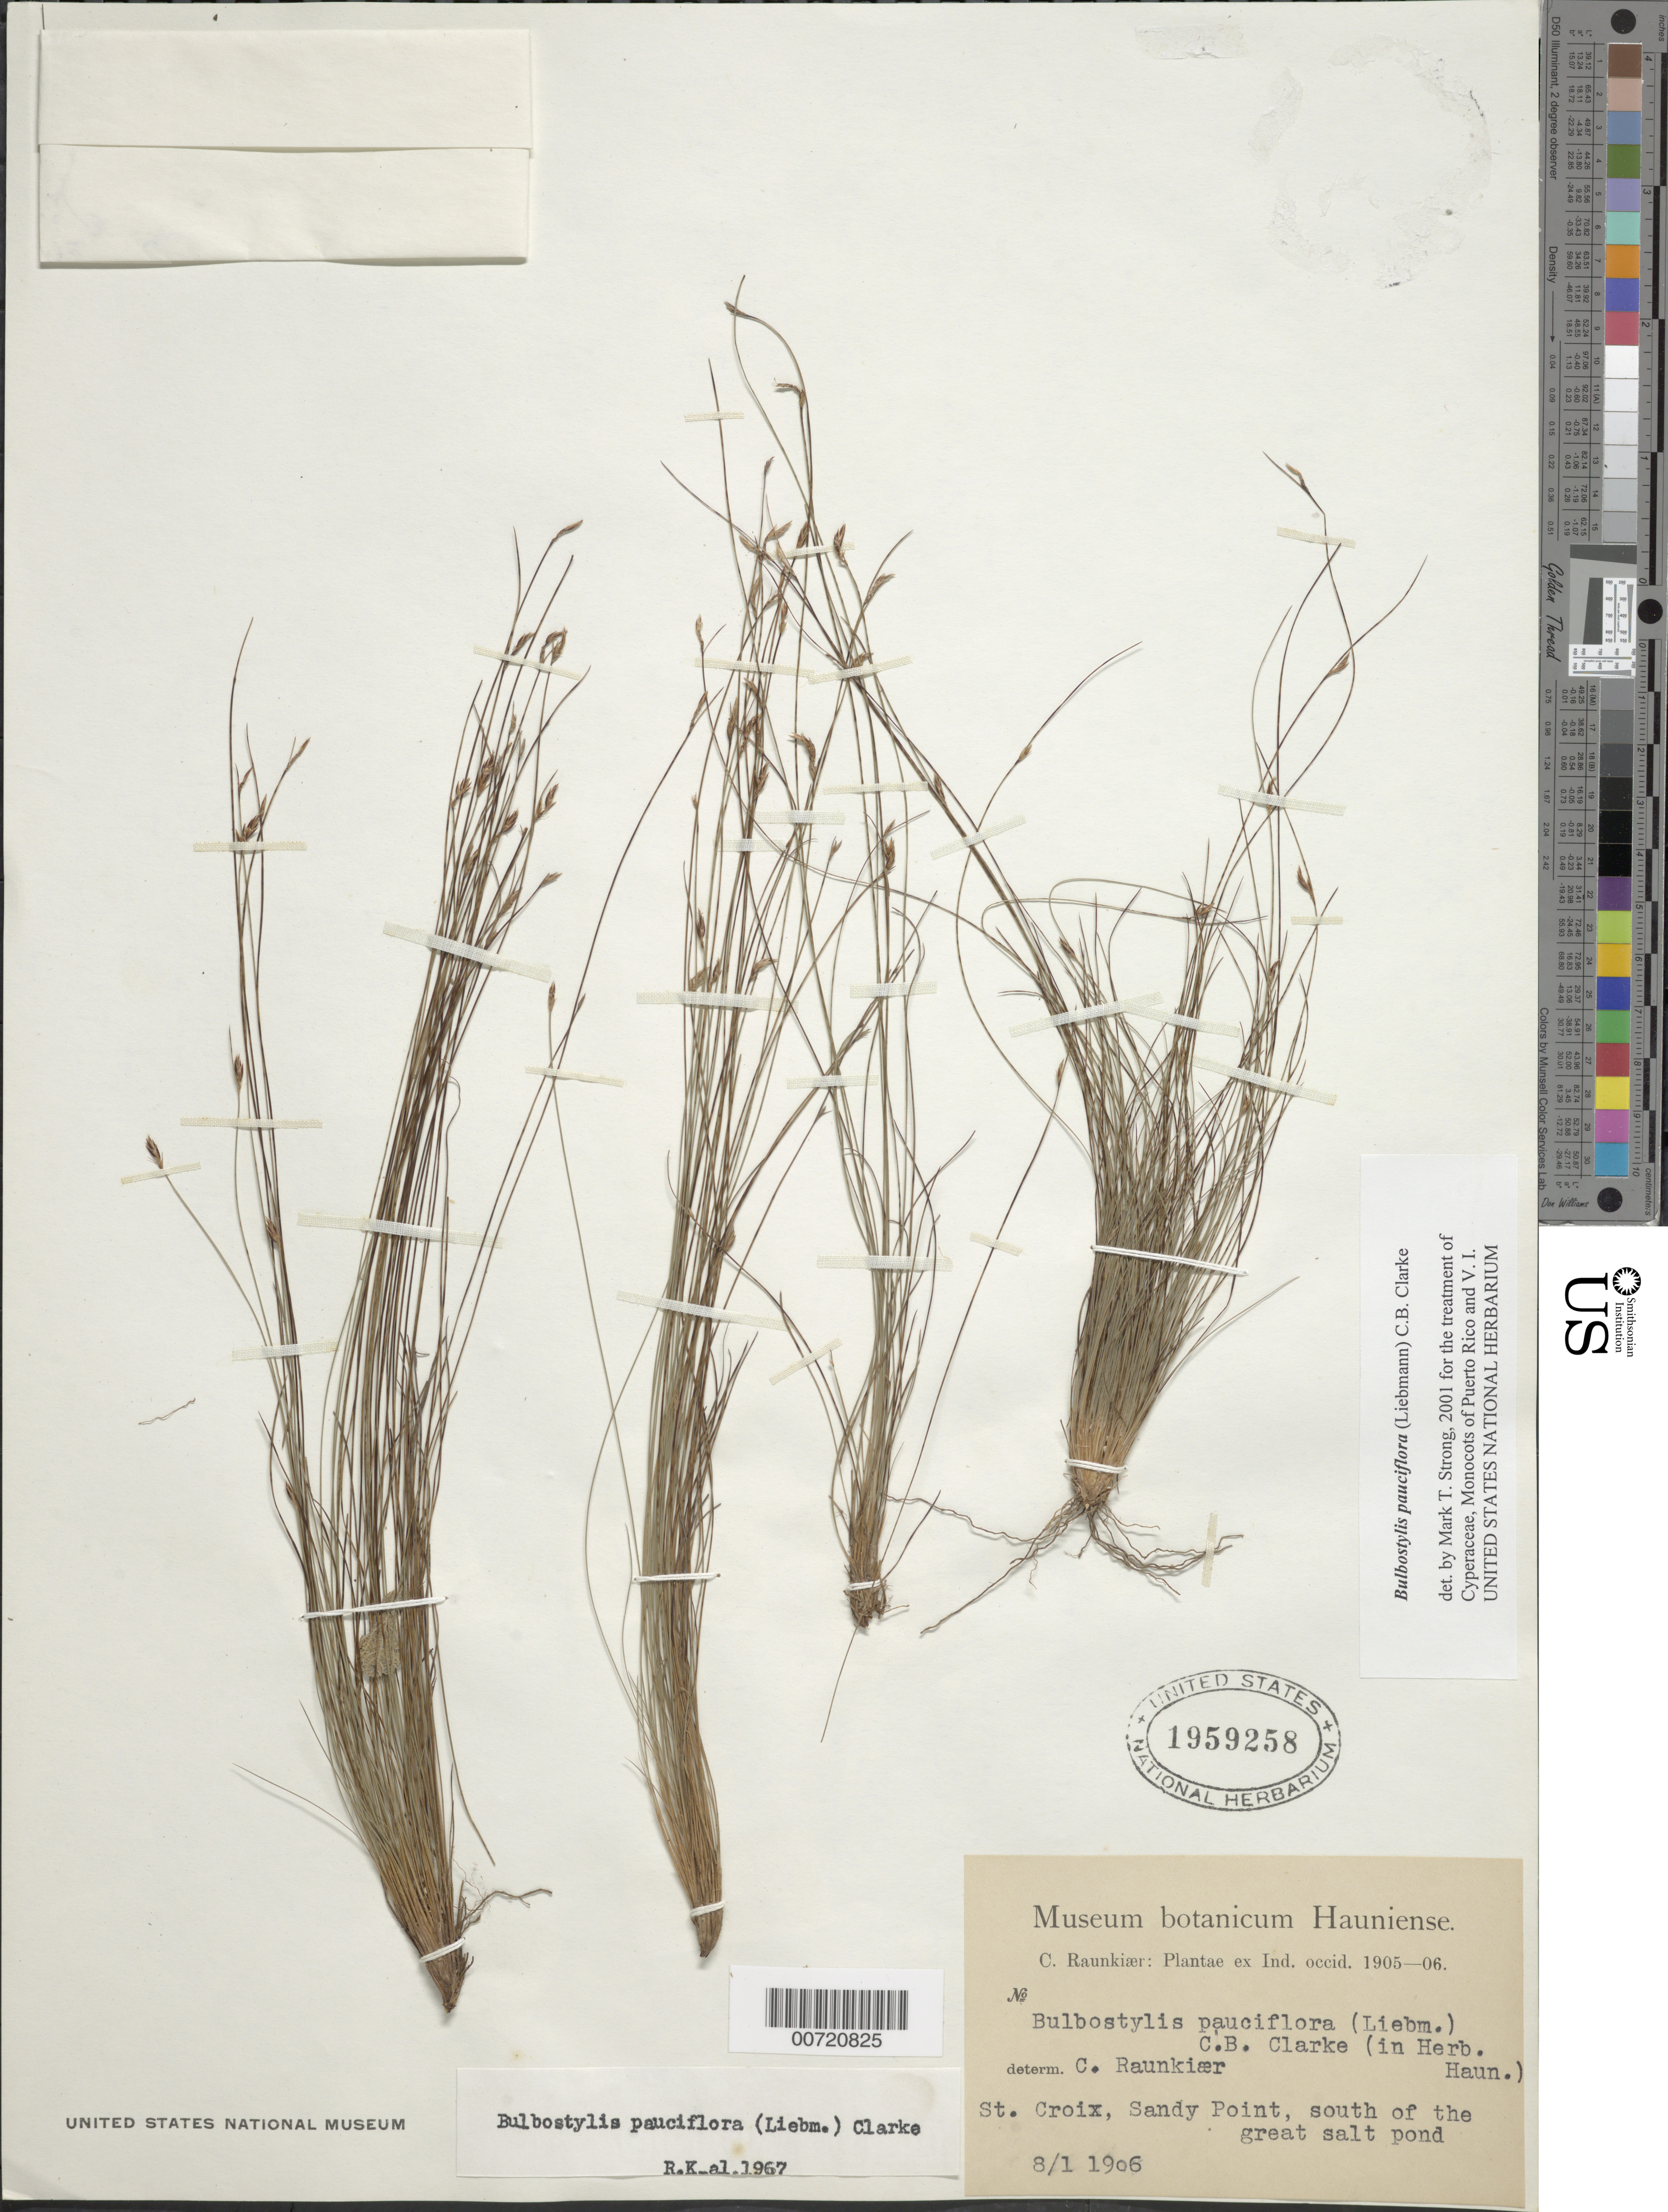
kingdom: Plantae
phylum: Tracheophyta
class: Liliopsida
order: Poales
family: Cyperaceae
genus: Bulbostylis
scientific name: Bulbostylis pauciflora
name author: (Liebm.) C.B. Clarke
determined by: Strong, M. T., (US), Smithsonian Institution - National Museum of Natural History (UNITED STATES)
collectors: C. Raunkiær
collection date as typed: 08 Jan 1906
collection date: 1906-01-08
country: U.S. Virgin Islands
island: St. Croix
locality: St. Croix: Sandy Point, south of the great salt pond.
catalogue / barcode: US 1959258